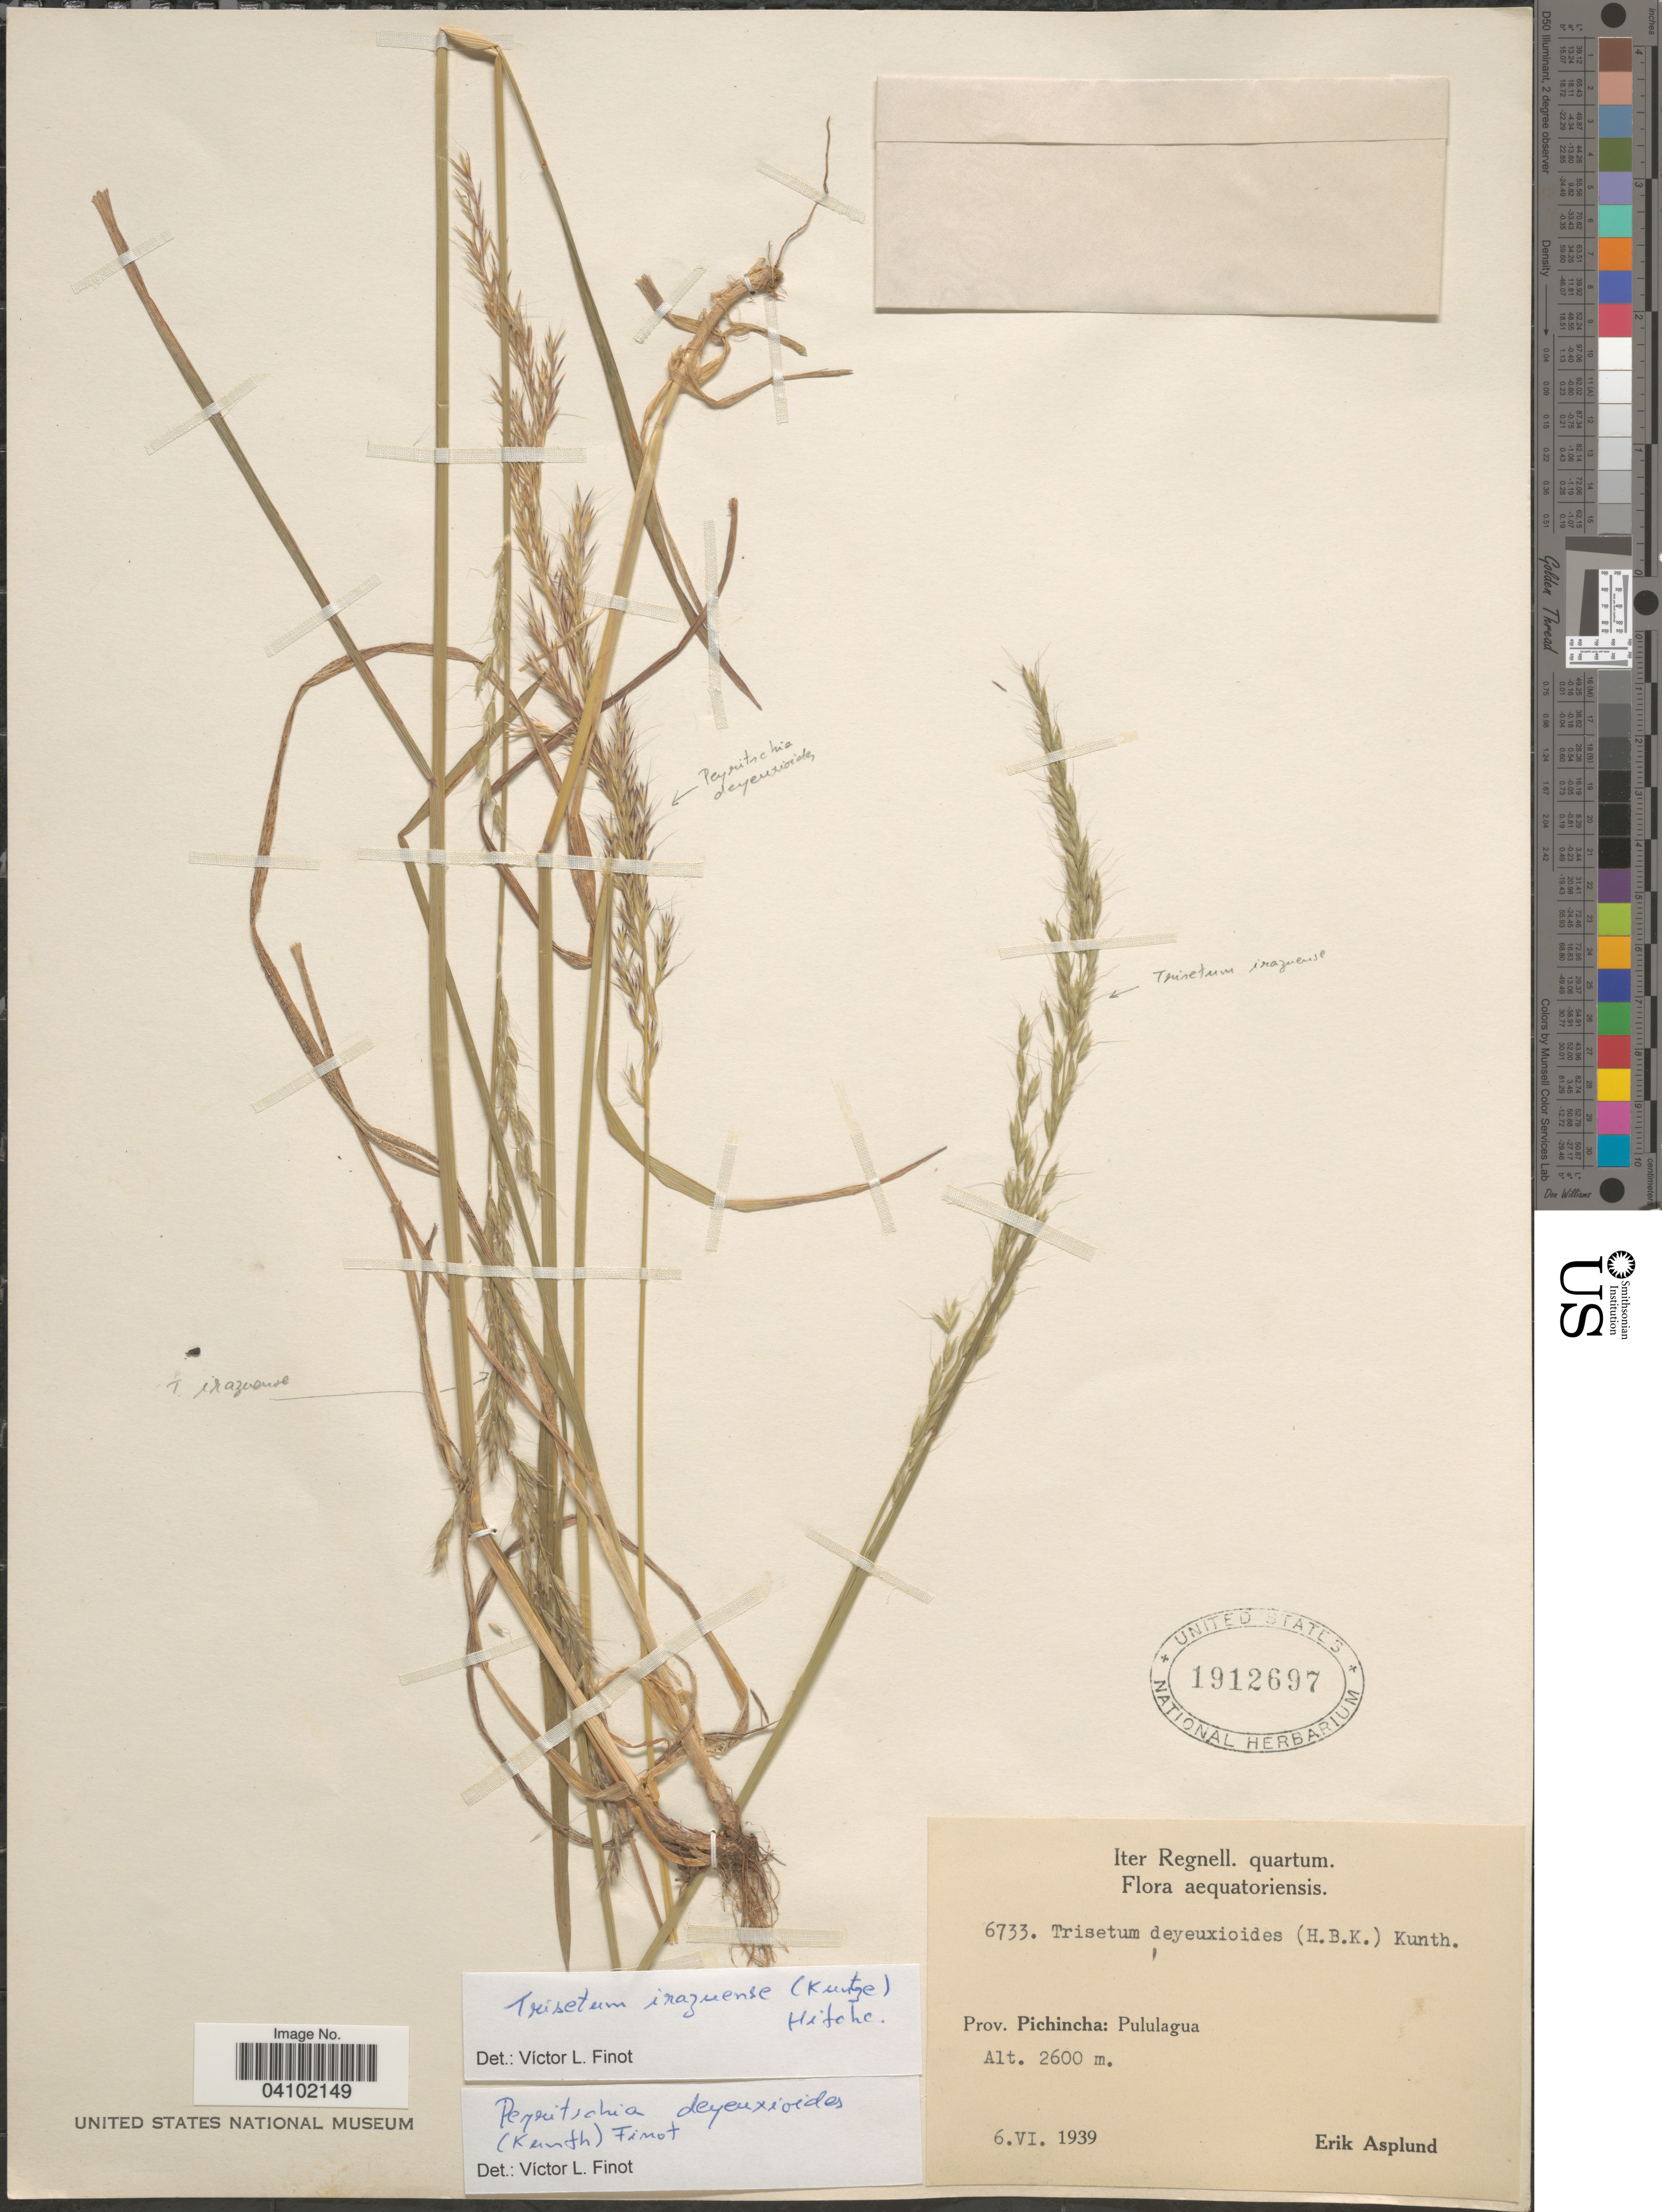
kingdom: Plantae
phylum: Tracheophyta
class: Liliopsida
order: Poales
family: Poaceae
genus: Peyritschia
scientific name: Peyritschia irazuensis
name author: (Kuntze) P.M. Peterson et al.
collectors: E. Asplund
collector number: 6733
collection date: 1939-06-06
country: Ecuador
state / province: Pichincha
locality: Iter Regnell. quartum. Pululagua.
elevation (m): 2600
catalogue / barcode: US 1912697